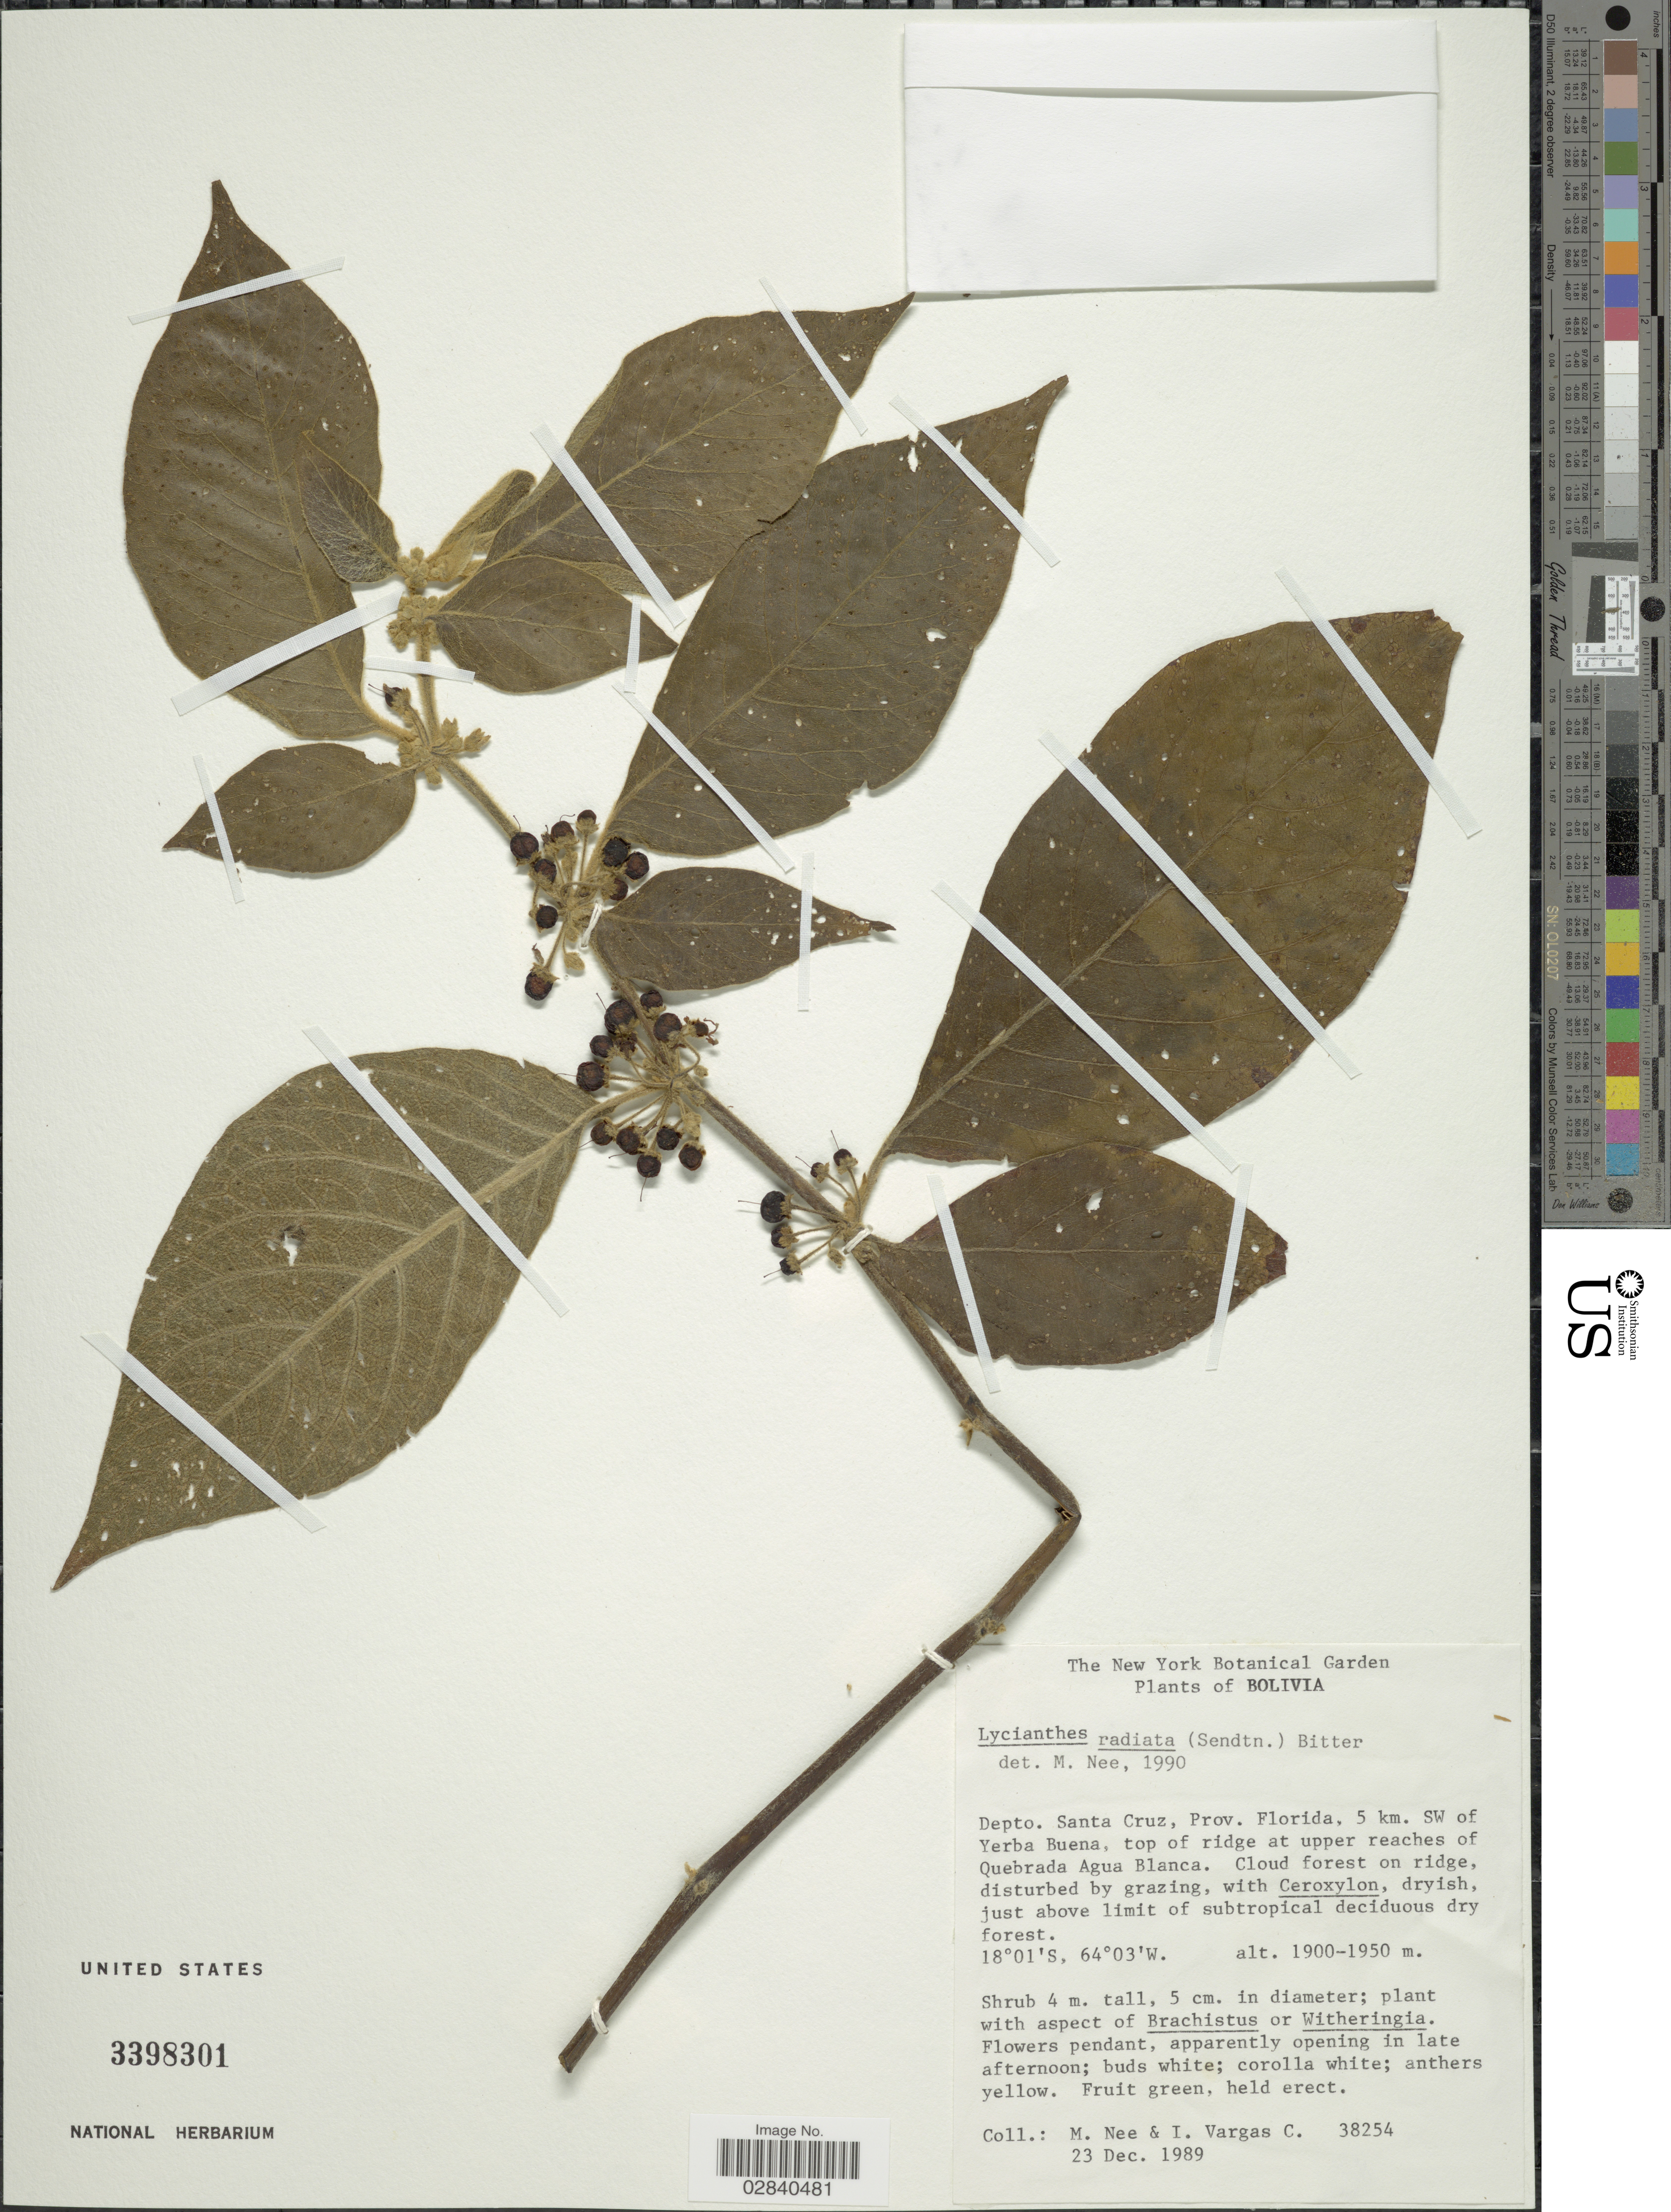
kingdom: Plantae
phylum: Tracheophyta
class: Magnoliopsida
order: Solanales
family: Solanaceae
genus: Lycianthes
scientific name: Lycianthes radiata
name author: (Sendtn.) Bitter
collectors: M. Nee & I. Vargas C.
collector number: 38254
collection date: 1989-12-23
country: Bolivia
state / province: Santa Cruz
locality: Depto. Santa Cruz, Prov. Florida, 5 km. SW of Yerba Buena, top of ridge at upper reaches of Quebrada Agua Blanca, Cloud forest on ridge.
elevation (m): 1900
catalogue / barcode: US 3398301